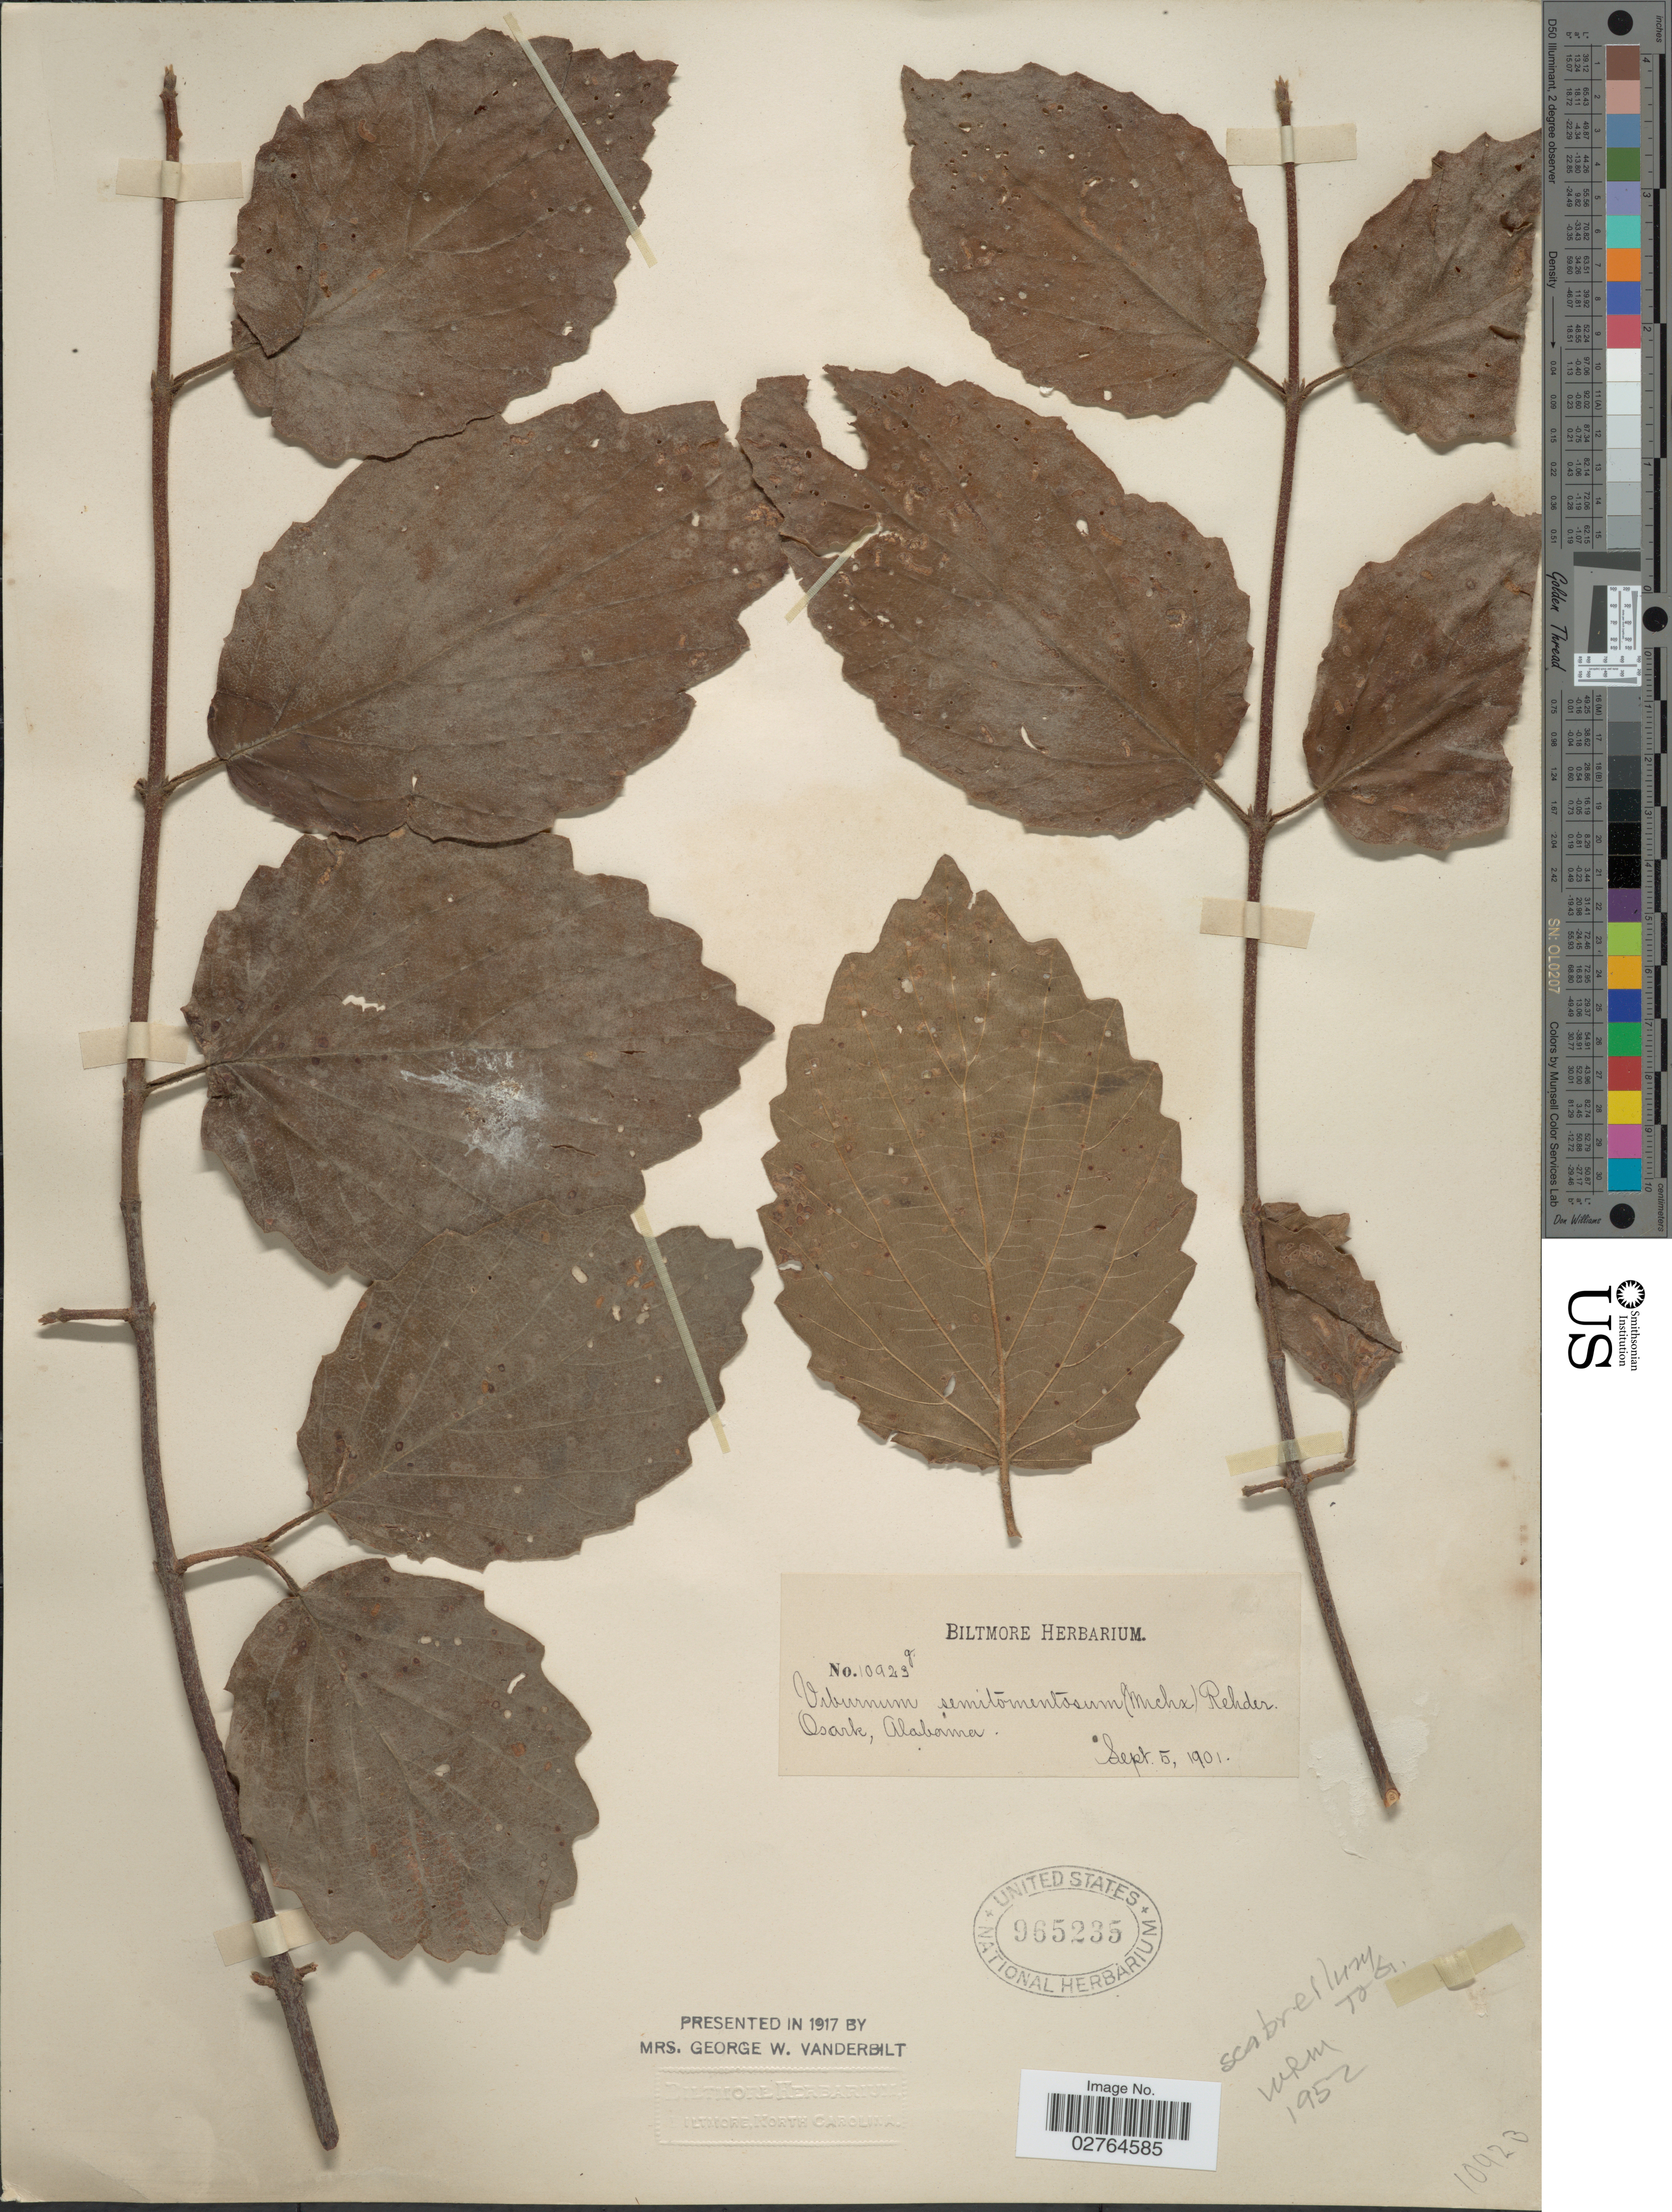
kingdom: Plantae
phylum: Tracheophyta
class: Magnoliopsida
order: Dipsacales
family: Viburnaceae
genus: Viburnum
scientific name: Viburnum semitomentosum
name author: (Michx.) Rehder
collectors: ex herb. Biltmore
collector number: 10923g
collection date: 1901-09-05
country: United States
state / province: Alabama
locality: Osark.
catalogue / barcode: US 965235